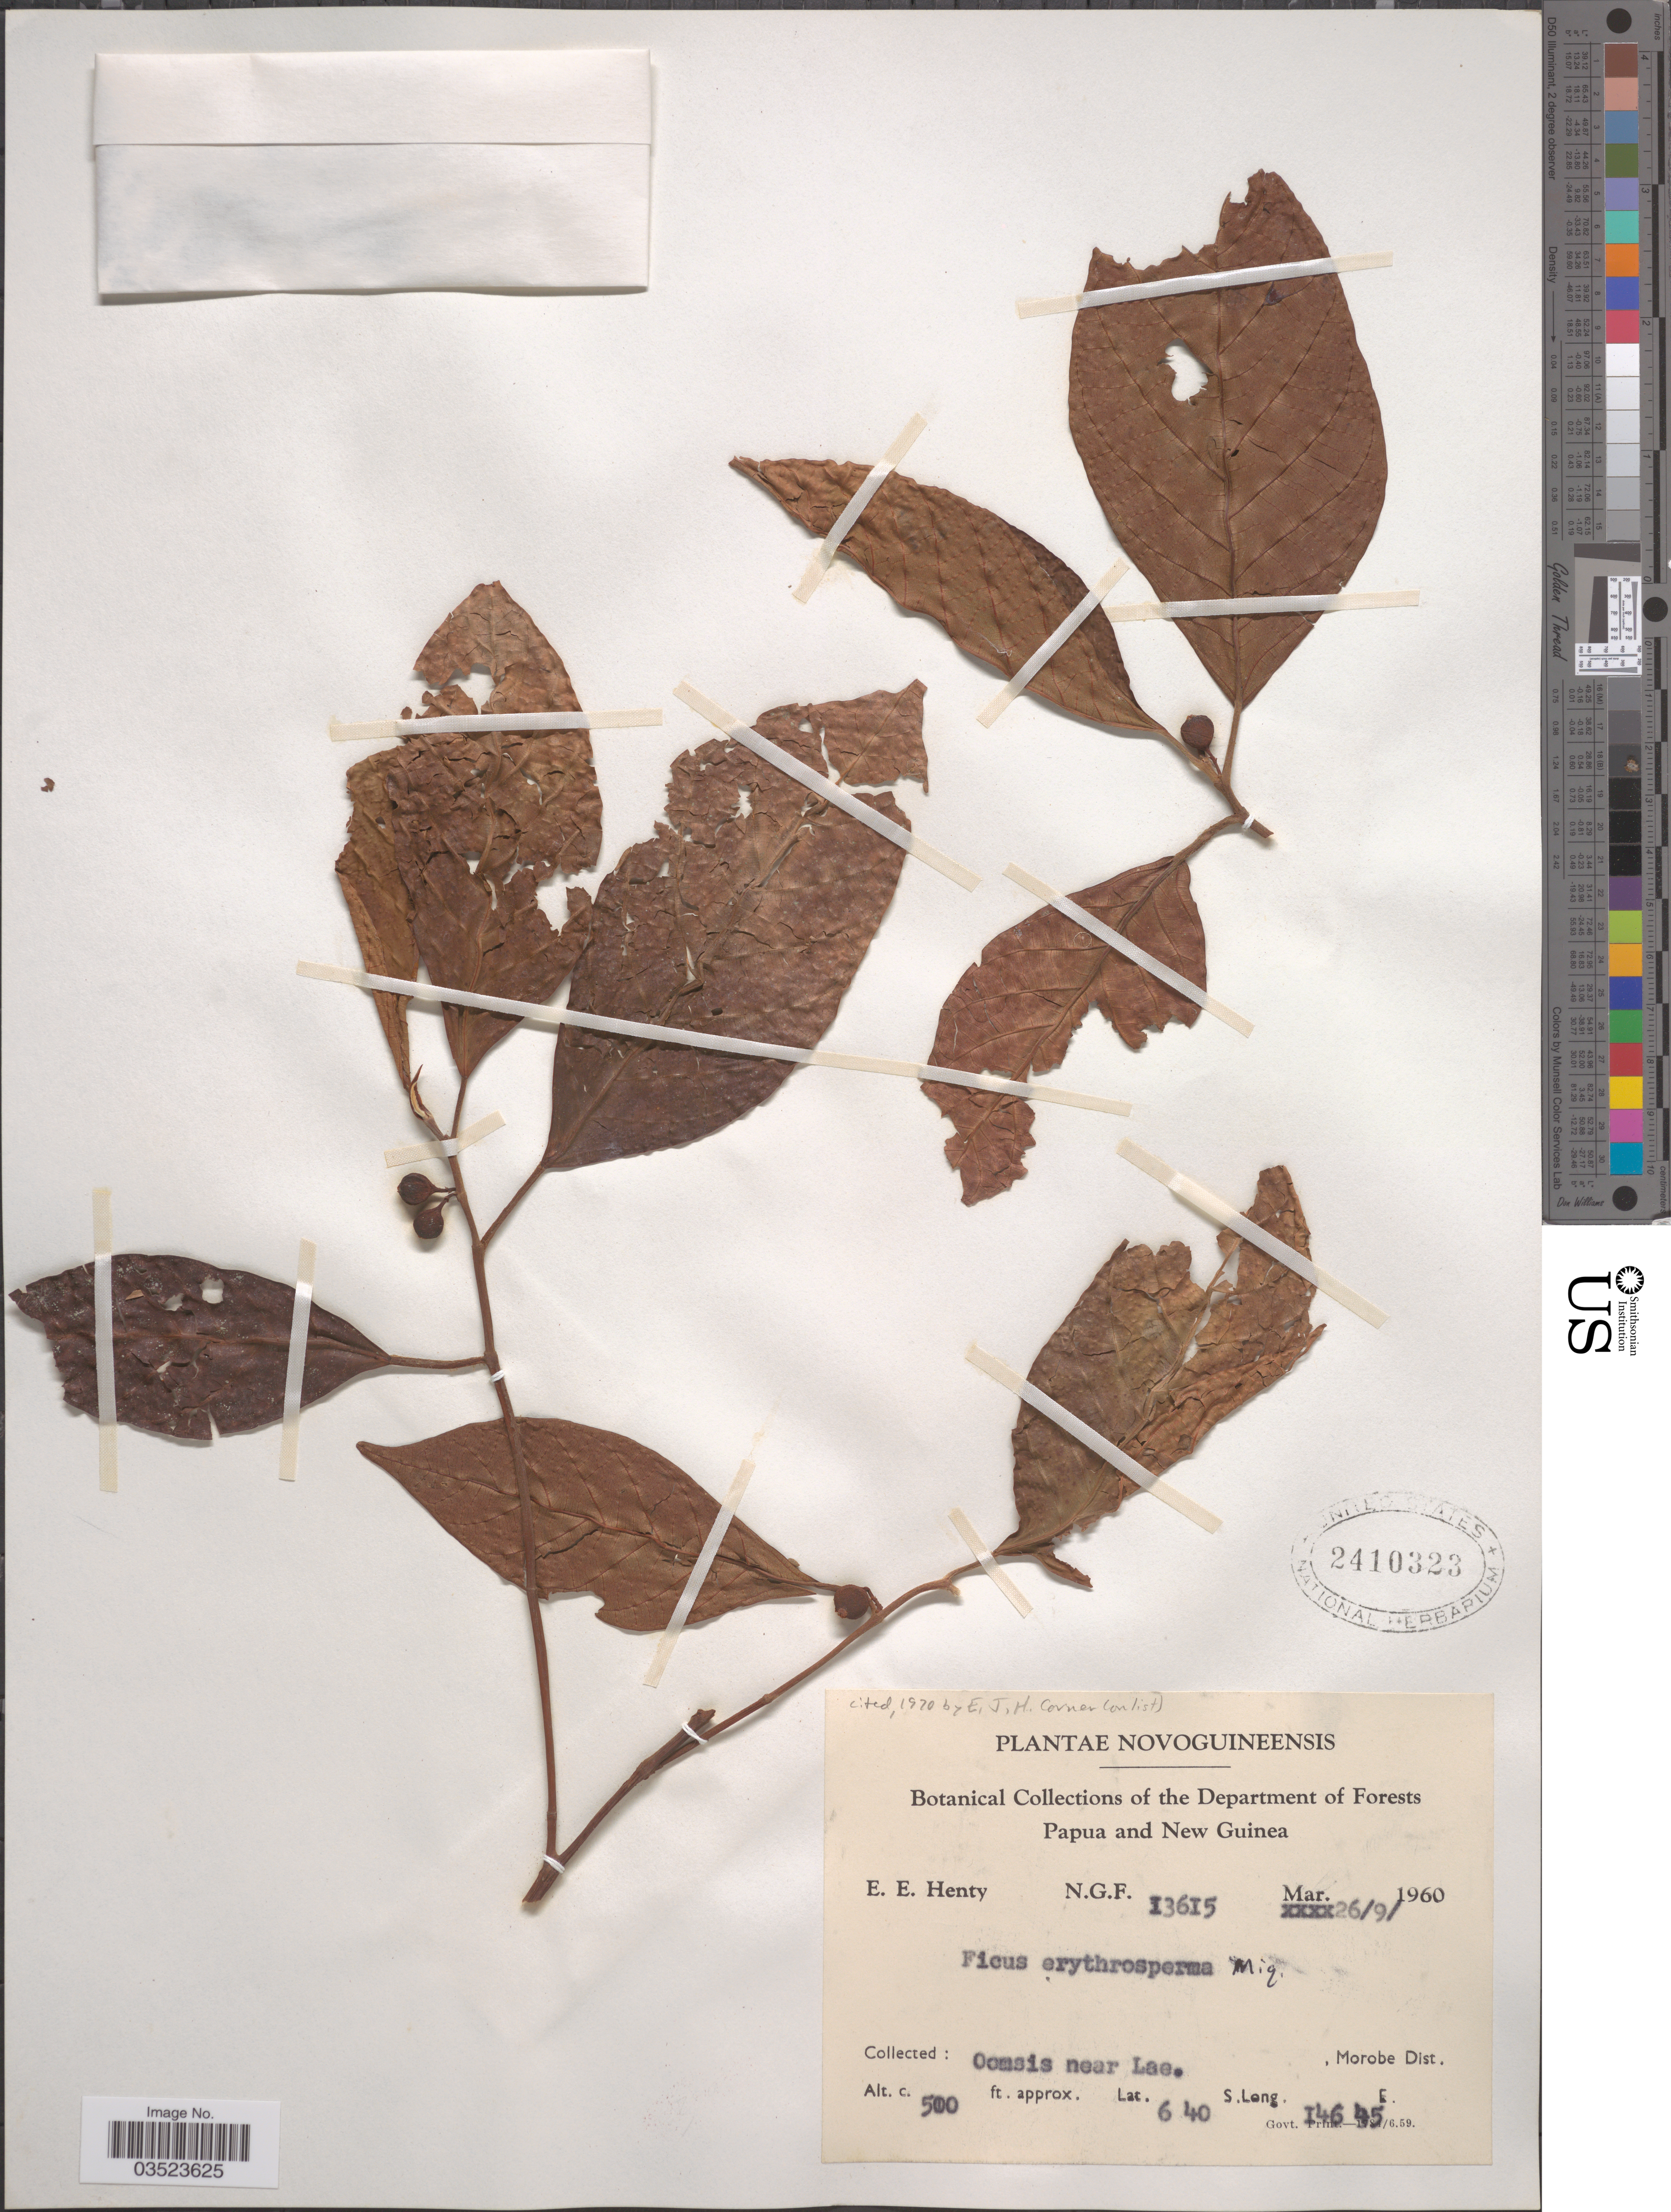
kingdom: Plantae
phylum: Tracheophyta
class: Magnoliopsida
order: Rosales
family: Moraceae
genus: Ficus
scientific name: Ficus erythrosperma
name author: Miq.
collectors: E. Henty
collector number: NGF13615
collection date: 1960-09-26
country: Papua New Guinea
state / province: Morobe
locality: Novoguineensis. Papua and New Guinea. Oomsis near Lae, Morobe Dist.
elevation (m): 152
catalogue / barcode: US 2410323